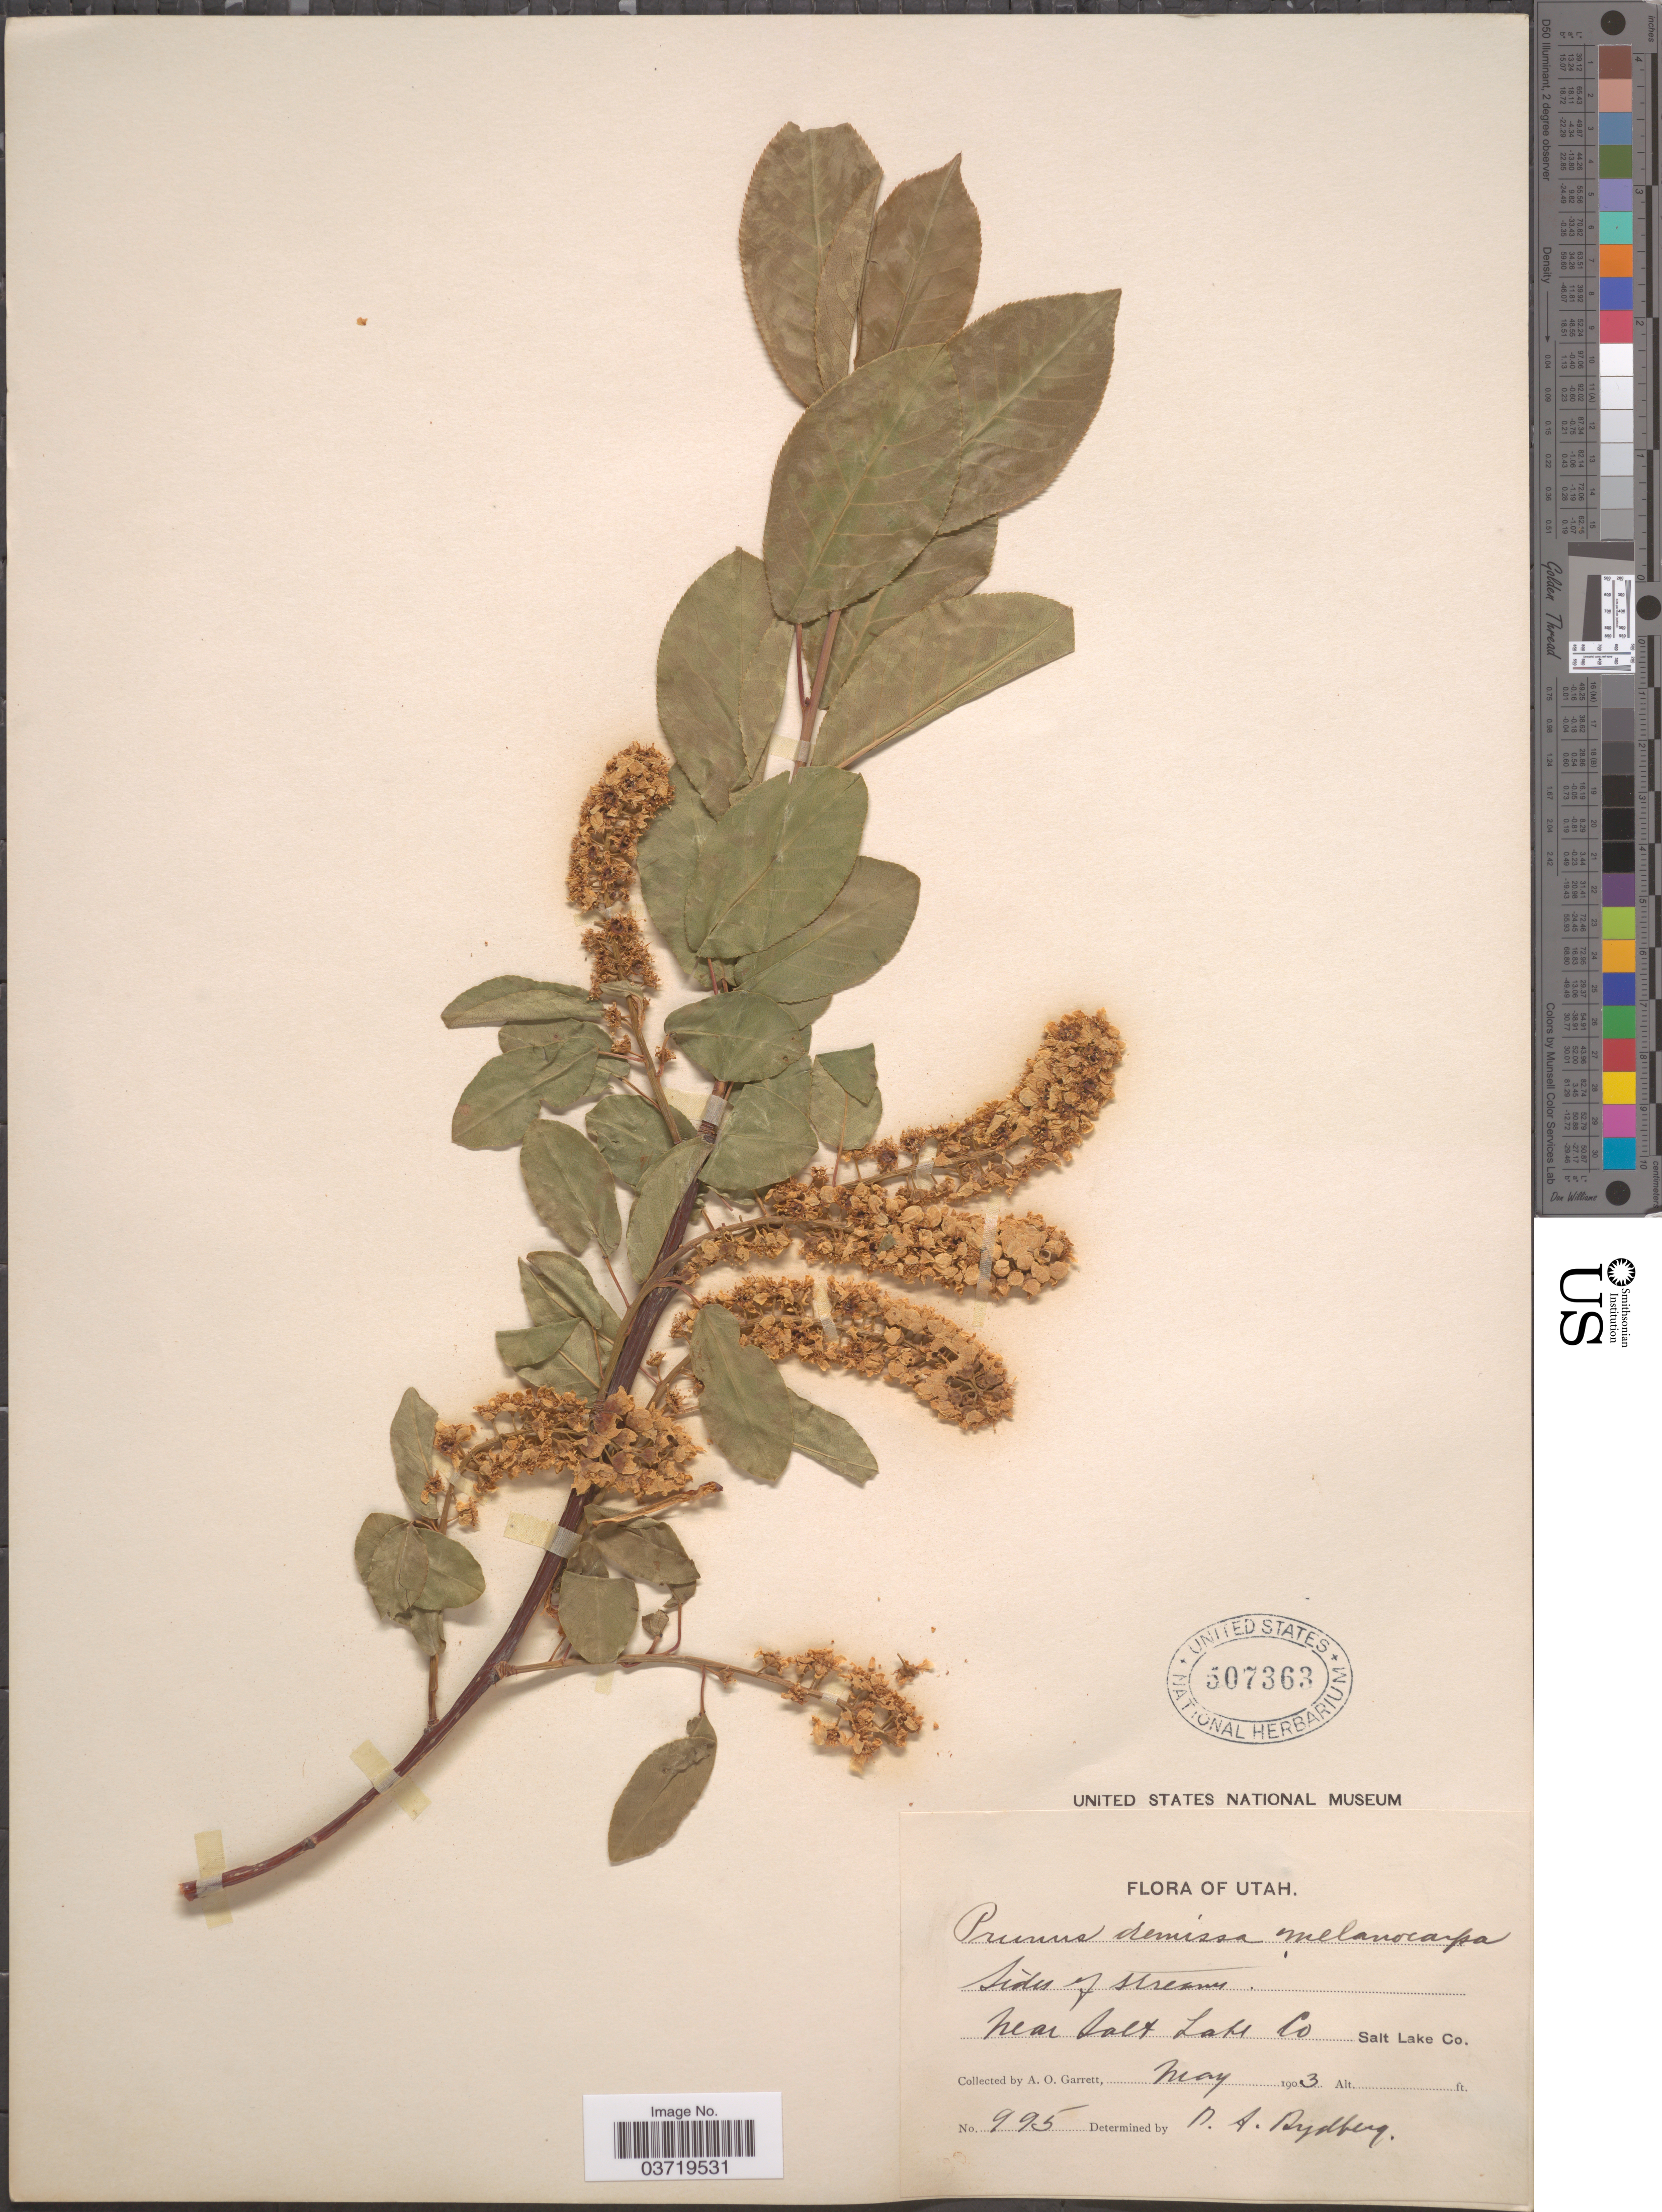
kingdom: Plantae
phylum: Tracheophyta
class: Magnoliopsida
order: Rosales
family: Rosaceae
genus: Prunus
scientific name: Prunus virginiana var. demissa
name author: (Nutt.) Torr.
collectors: A. O. Garrett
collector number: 995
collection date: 1903-05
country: United States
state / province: Utah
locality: Near Salt Lake Co. Salt Lake Co.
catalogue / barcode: US 507363